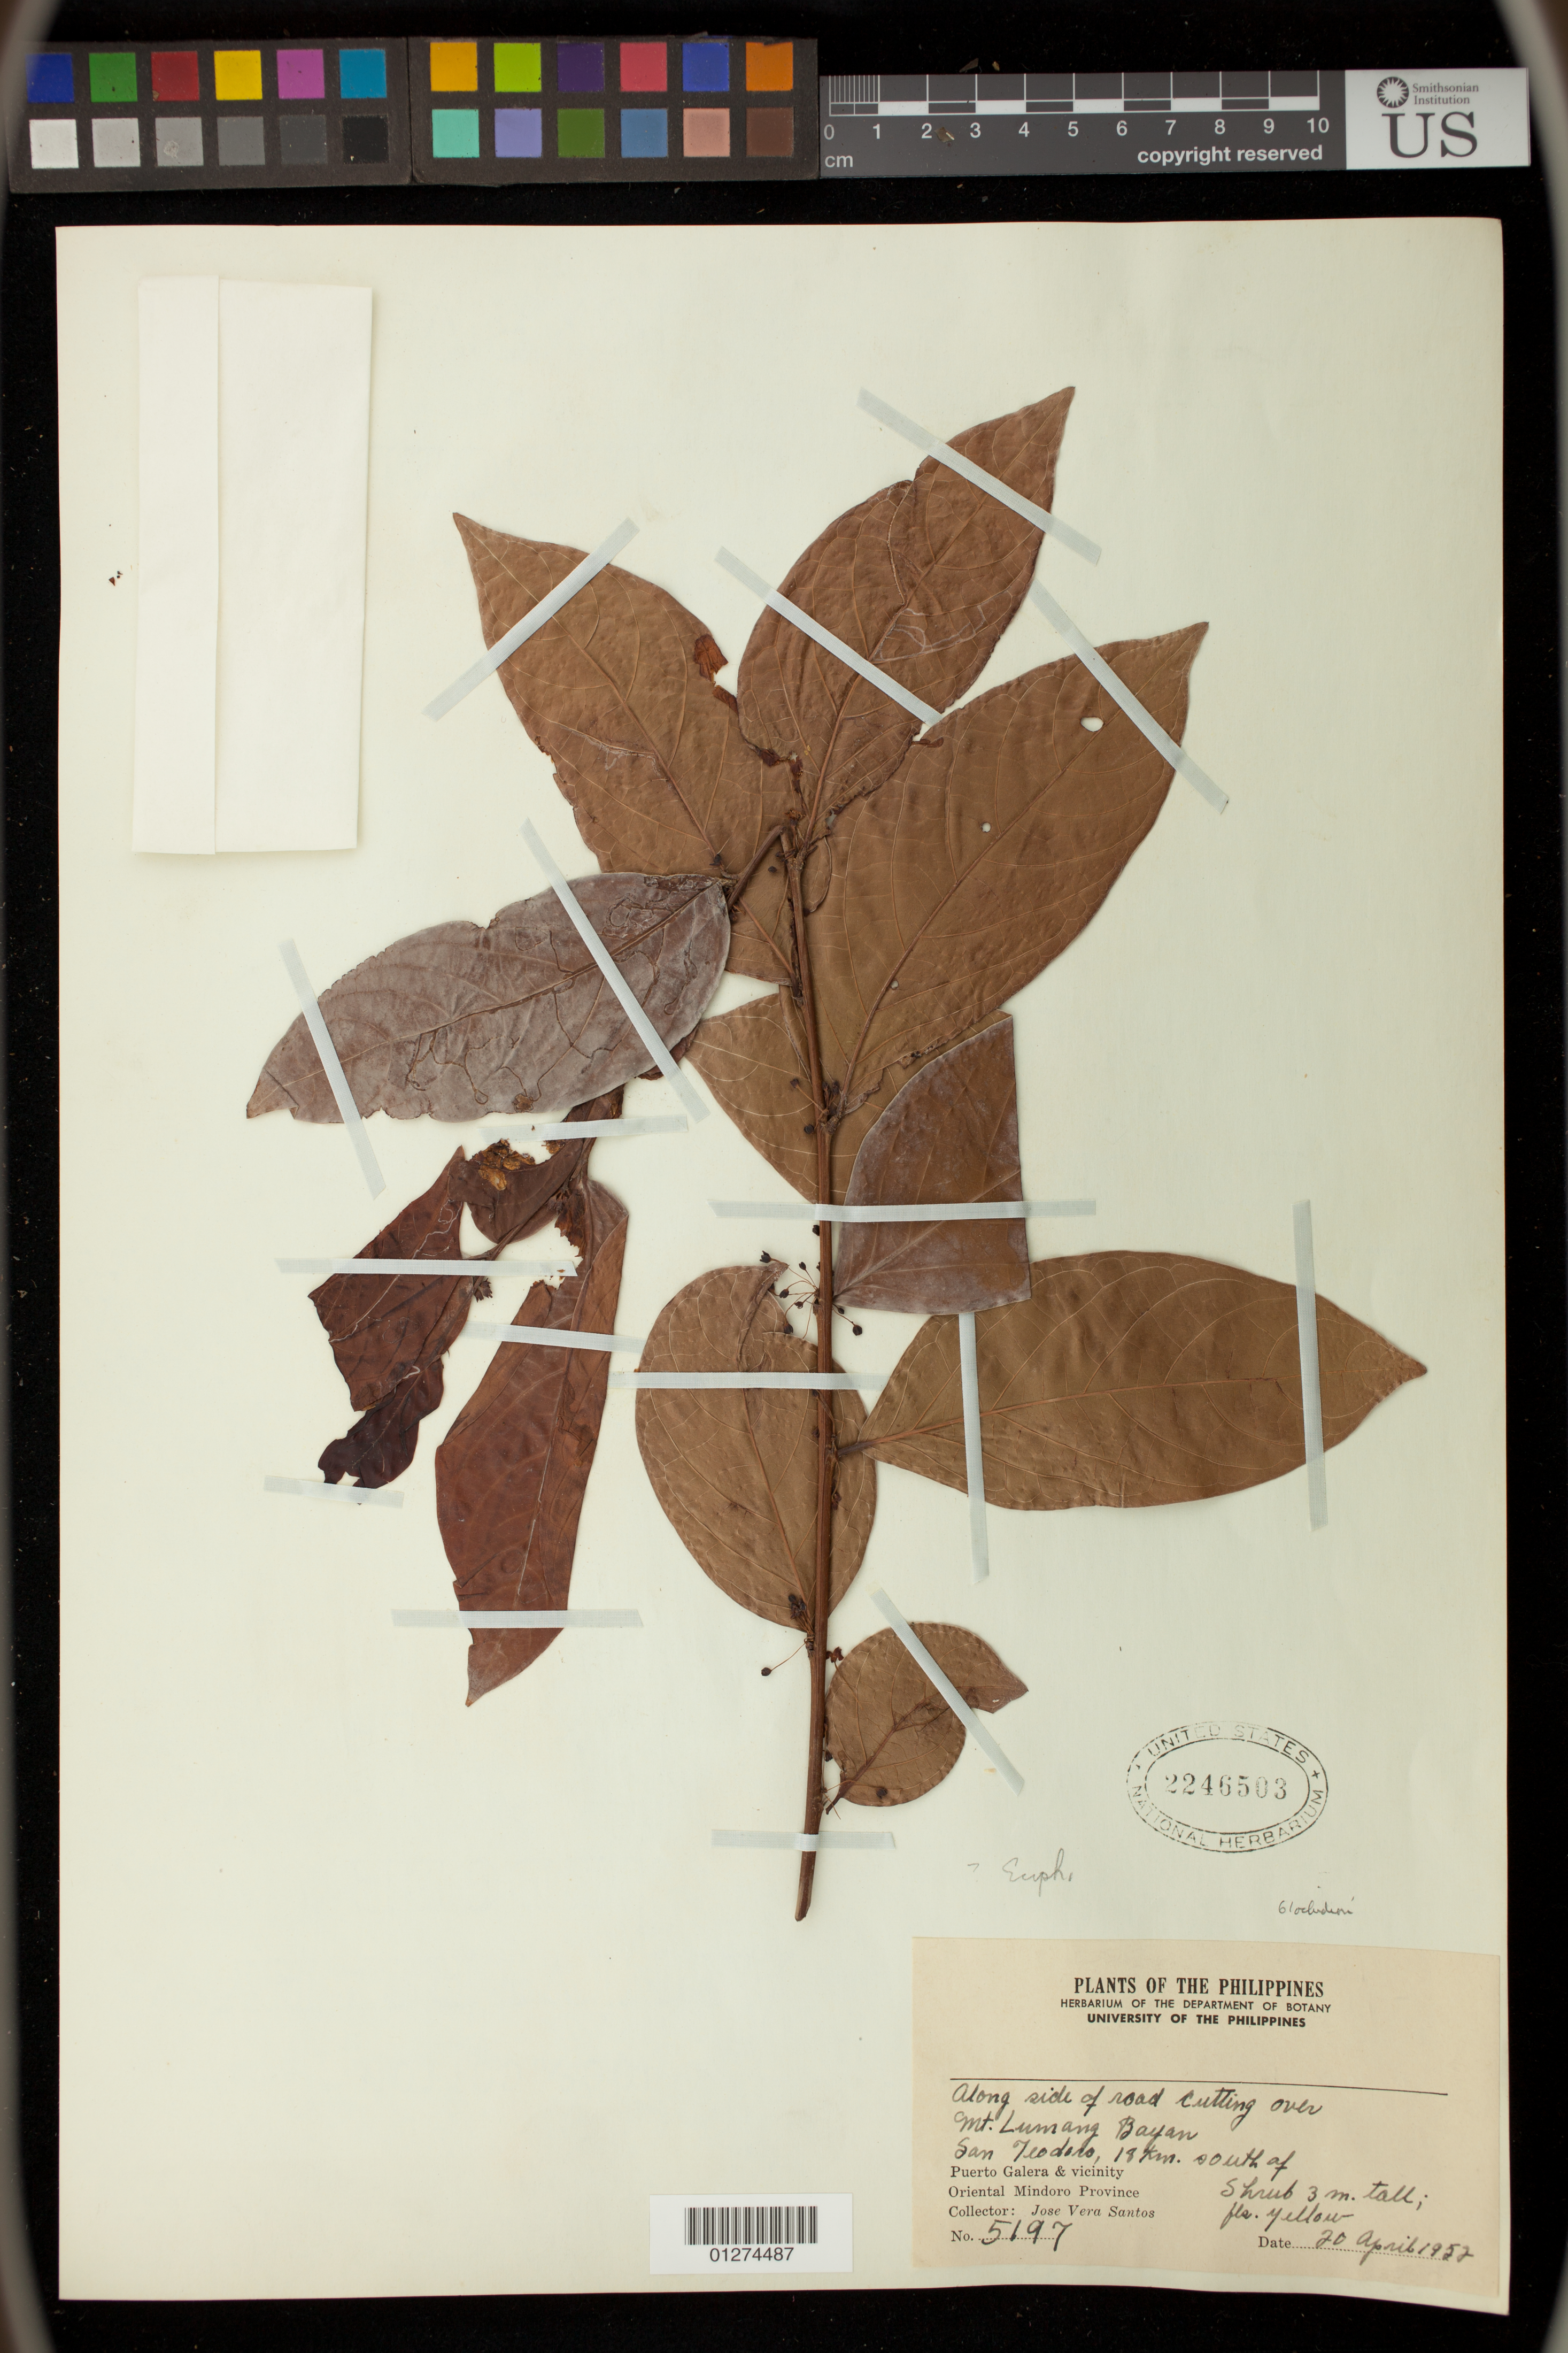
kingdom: Plantae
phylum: Tracheophyta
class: Magnoliopsida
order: Malpighiales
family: Phyllanthaceae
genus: Glochidion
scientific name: Glochidion sp.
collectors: J. V. Santos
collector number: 5197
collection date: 1952-04-20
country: Philippines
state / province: Mimaropa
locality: Mt. Lumang Bayan, San Teodoro 18 kilometers S of Puerto Galera & Vicinity, Oriental Mindoro Province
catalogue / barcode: US 2246503